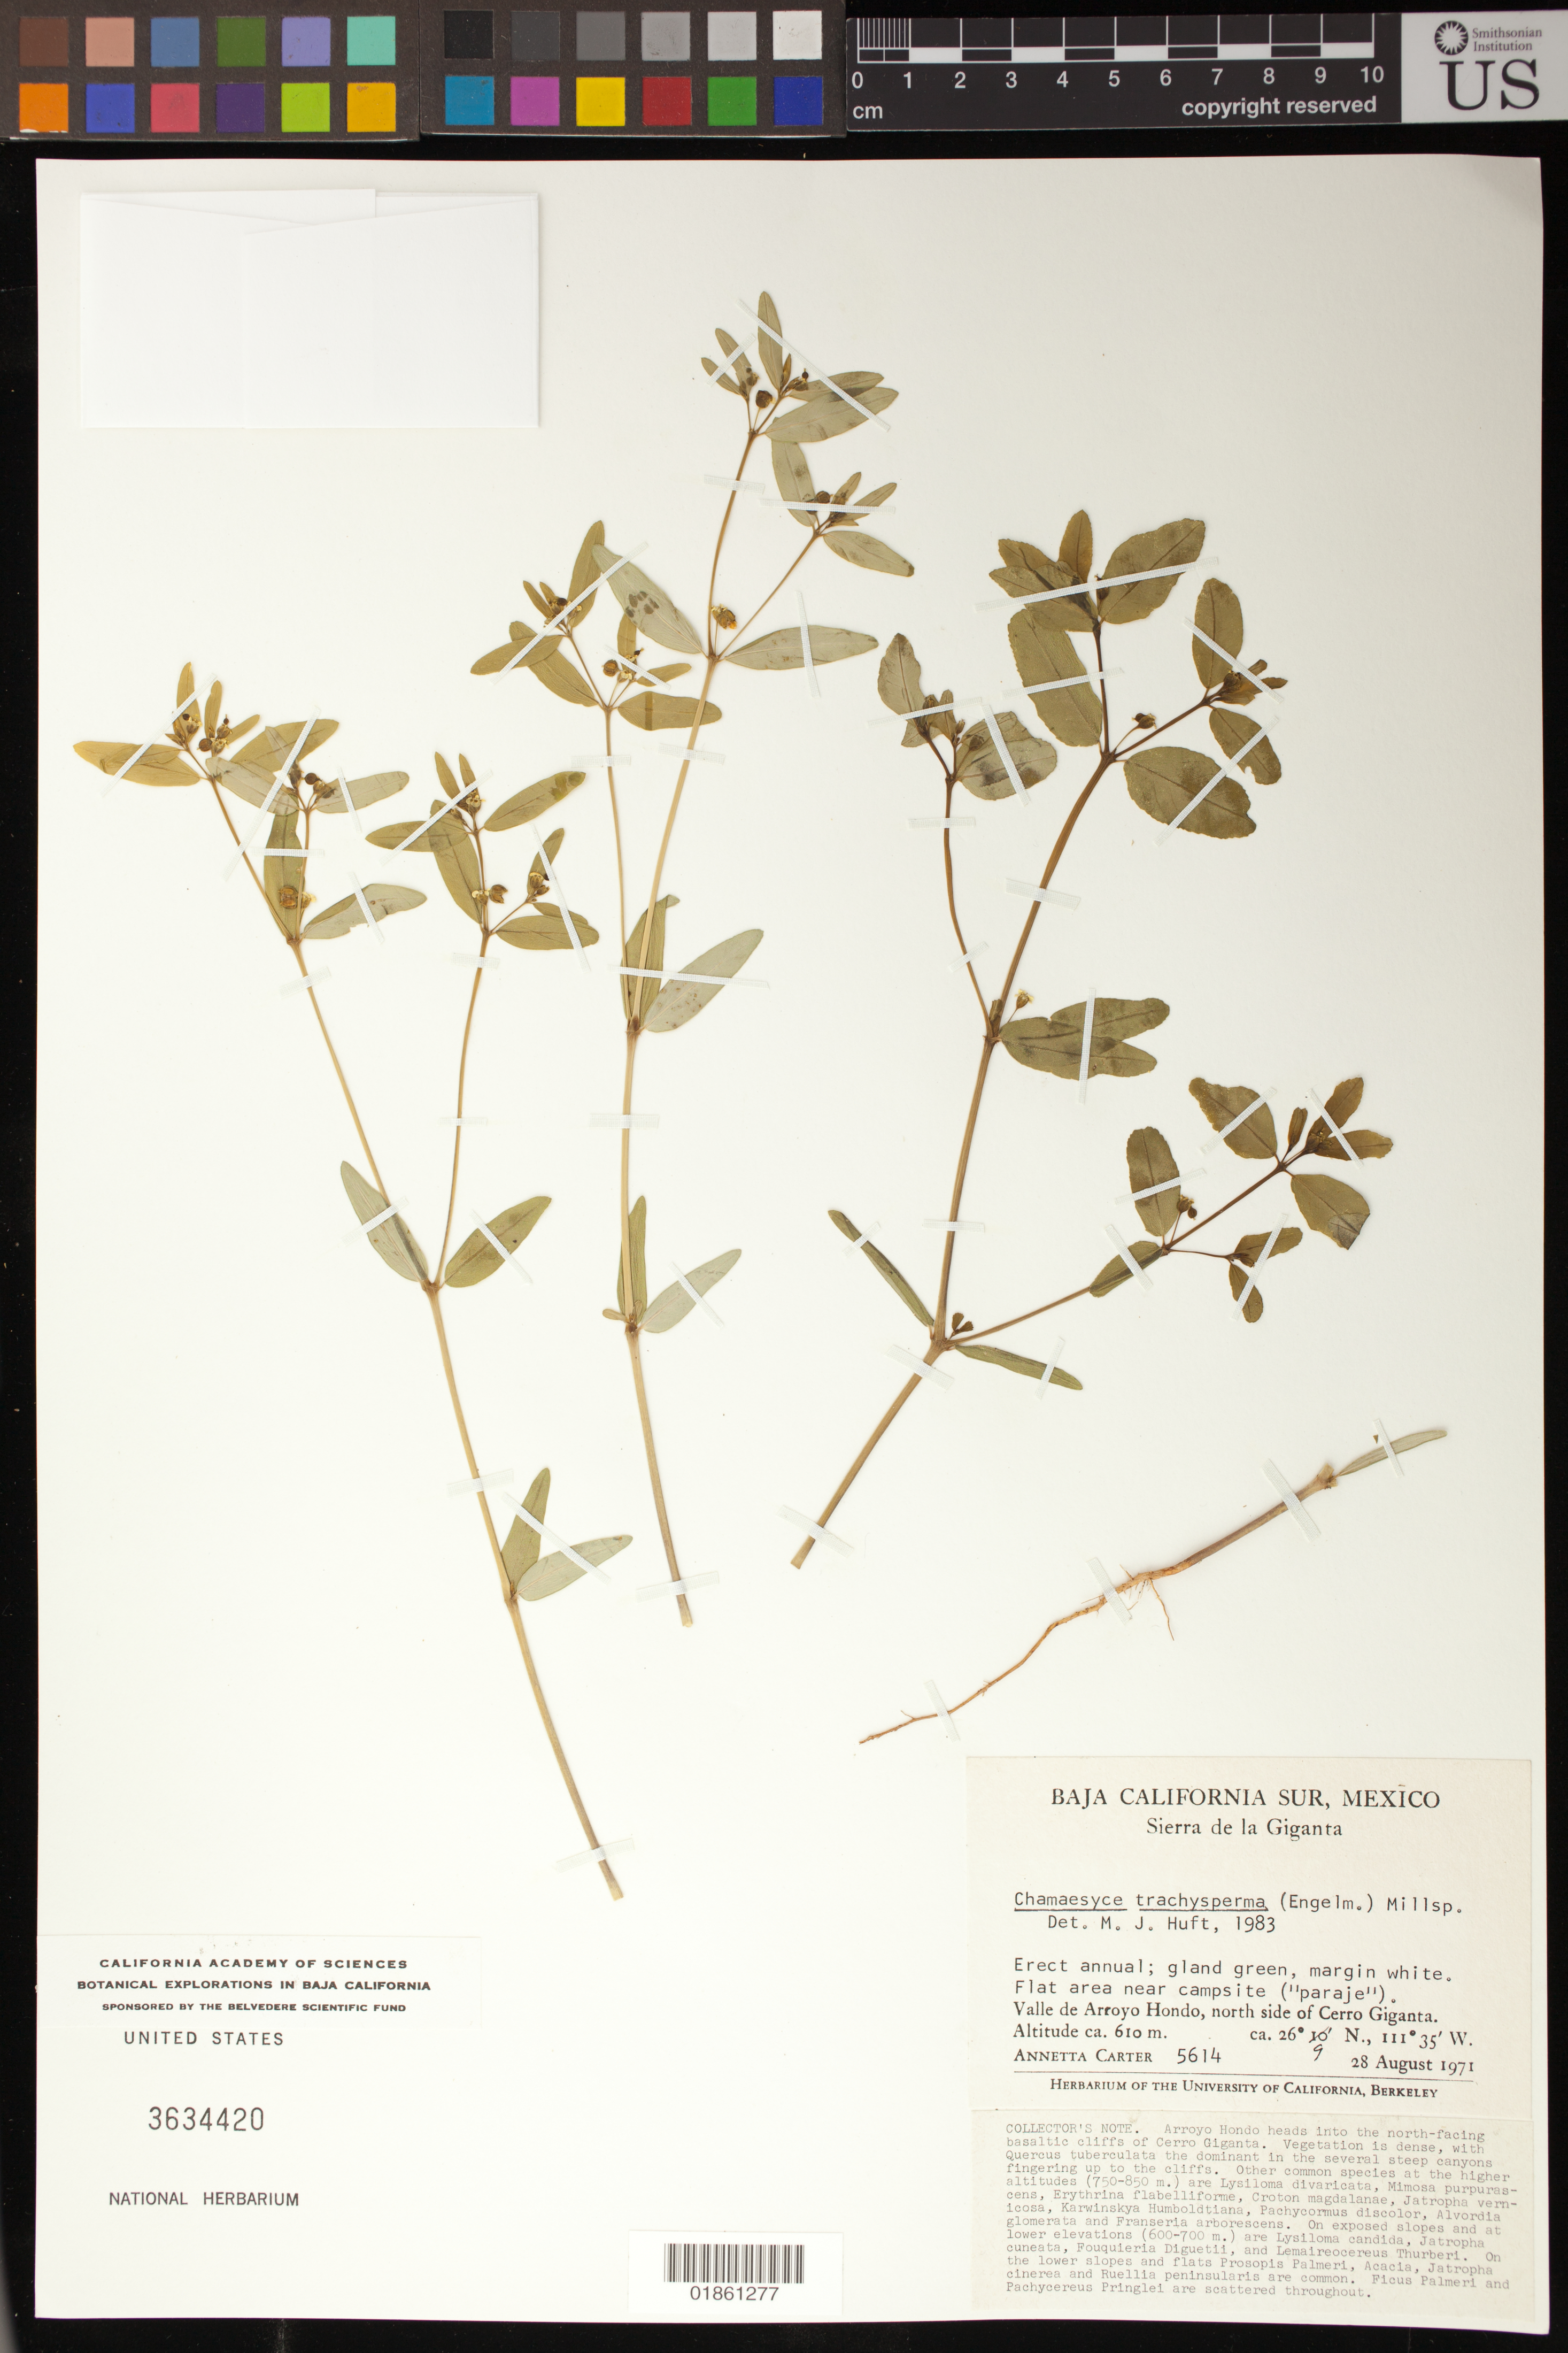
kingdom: Plantae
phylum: Tracheophyta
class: Magnoliopsida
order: Malpighiales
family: Euphorbiaceae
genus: Euphorbia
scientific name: Euphorbia trachysperma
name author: Engelm. in Emory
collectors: A. Carter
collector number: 5614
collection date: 1971-08-28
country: Mexico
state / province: Baja California Sur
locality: Valle de Arroyo Hondo, north side of Cerro Giganta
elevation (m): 610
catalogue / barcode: US 3634420